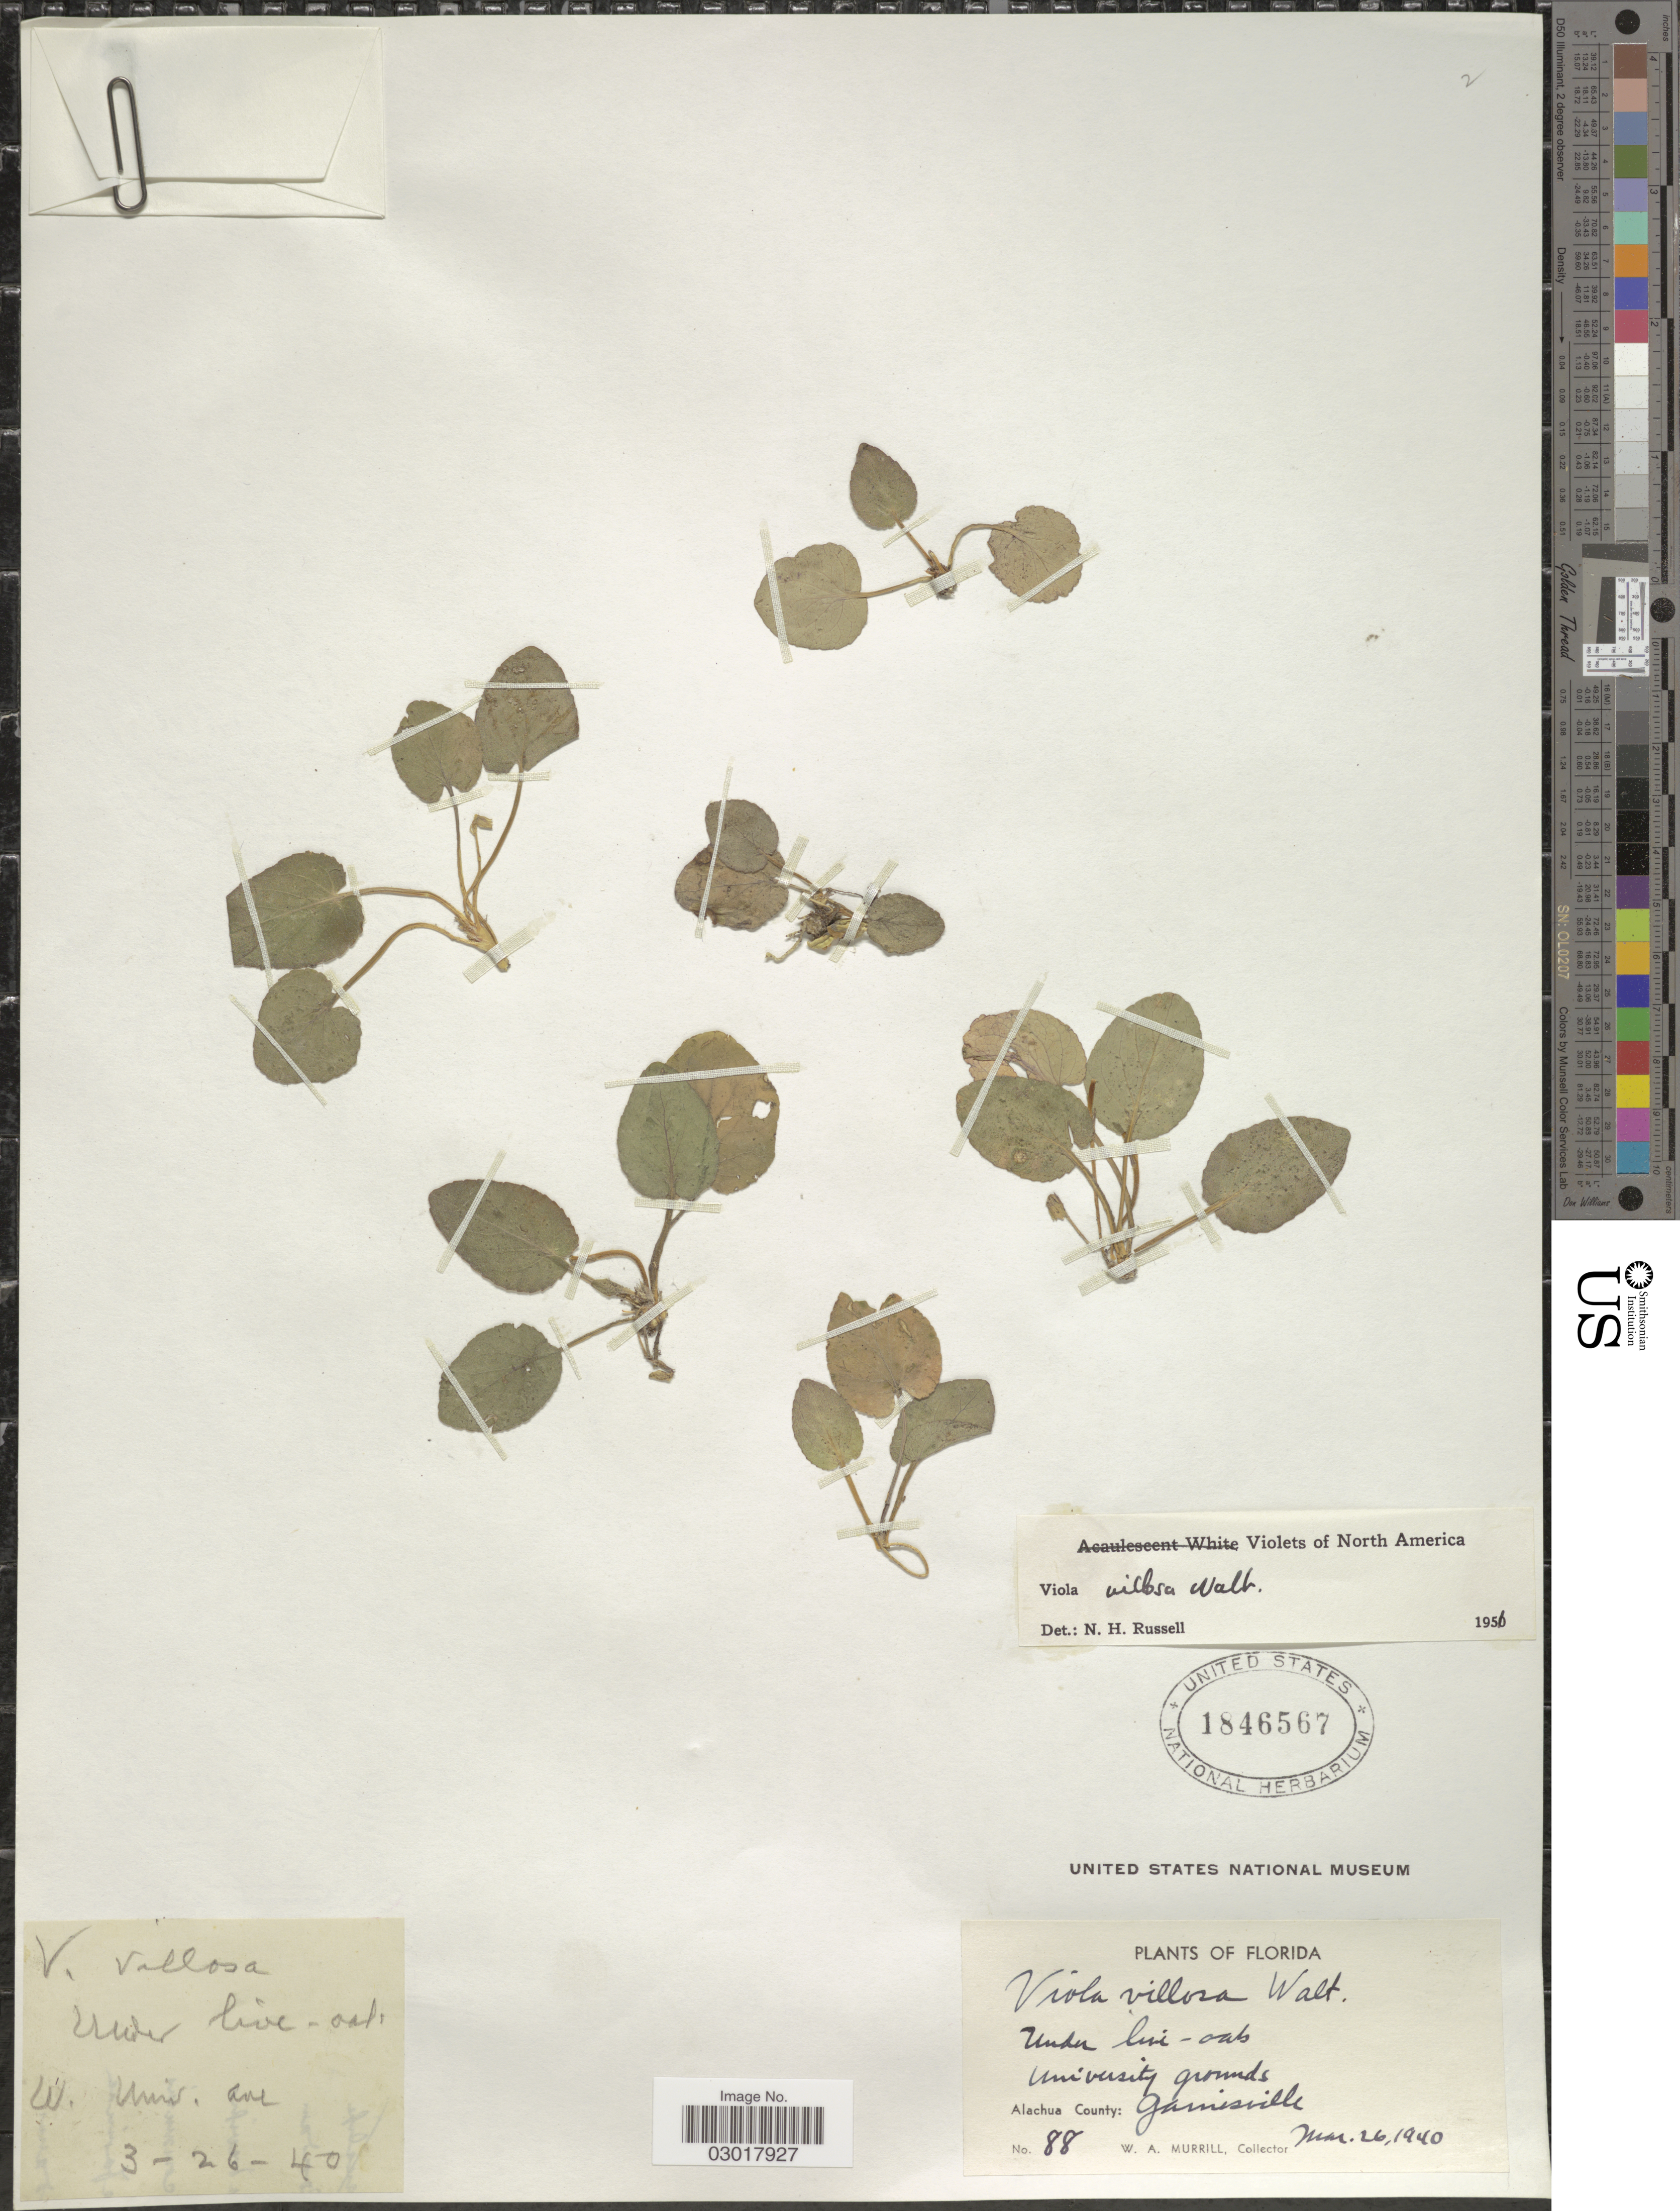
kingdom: Plantae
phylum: Tracheophyta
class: Magnoliopsida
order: Malpighiales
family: Violaceae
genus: Viola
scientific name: Viola villosa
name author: Walter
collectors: W. A. Murrill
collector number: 88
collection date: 1940-03-26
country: United States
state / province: Florida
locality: Under live-oak. University grounds. Alachua County: Gainesville.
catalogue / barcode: US 1846567